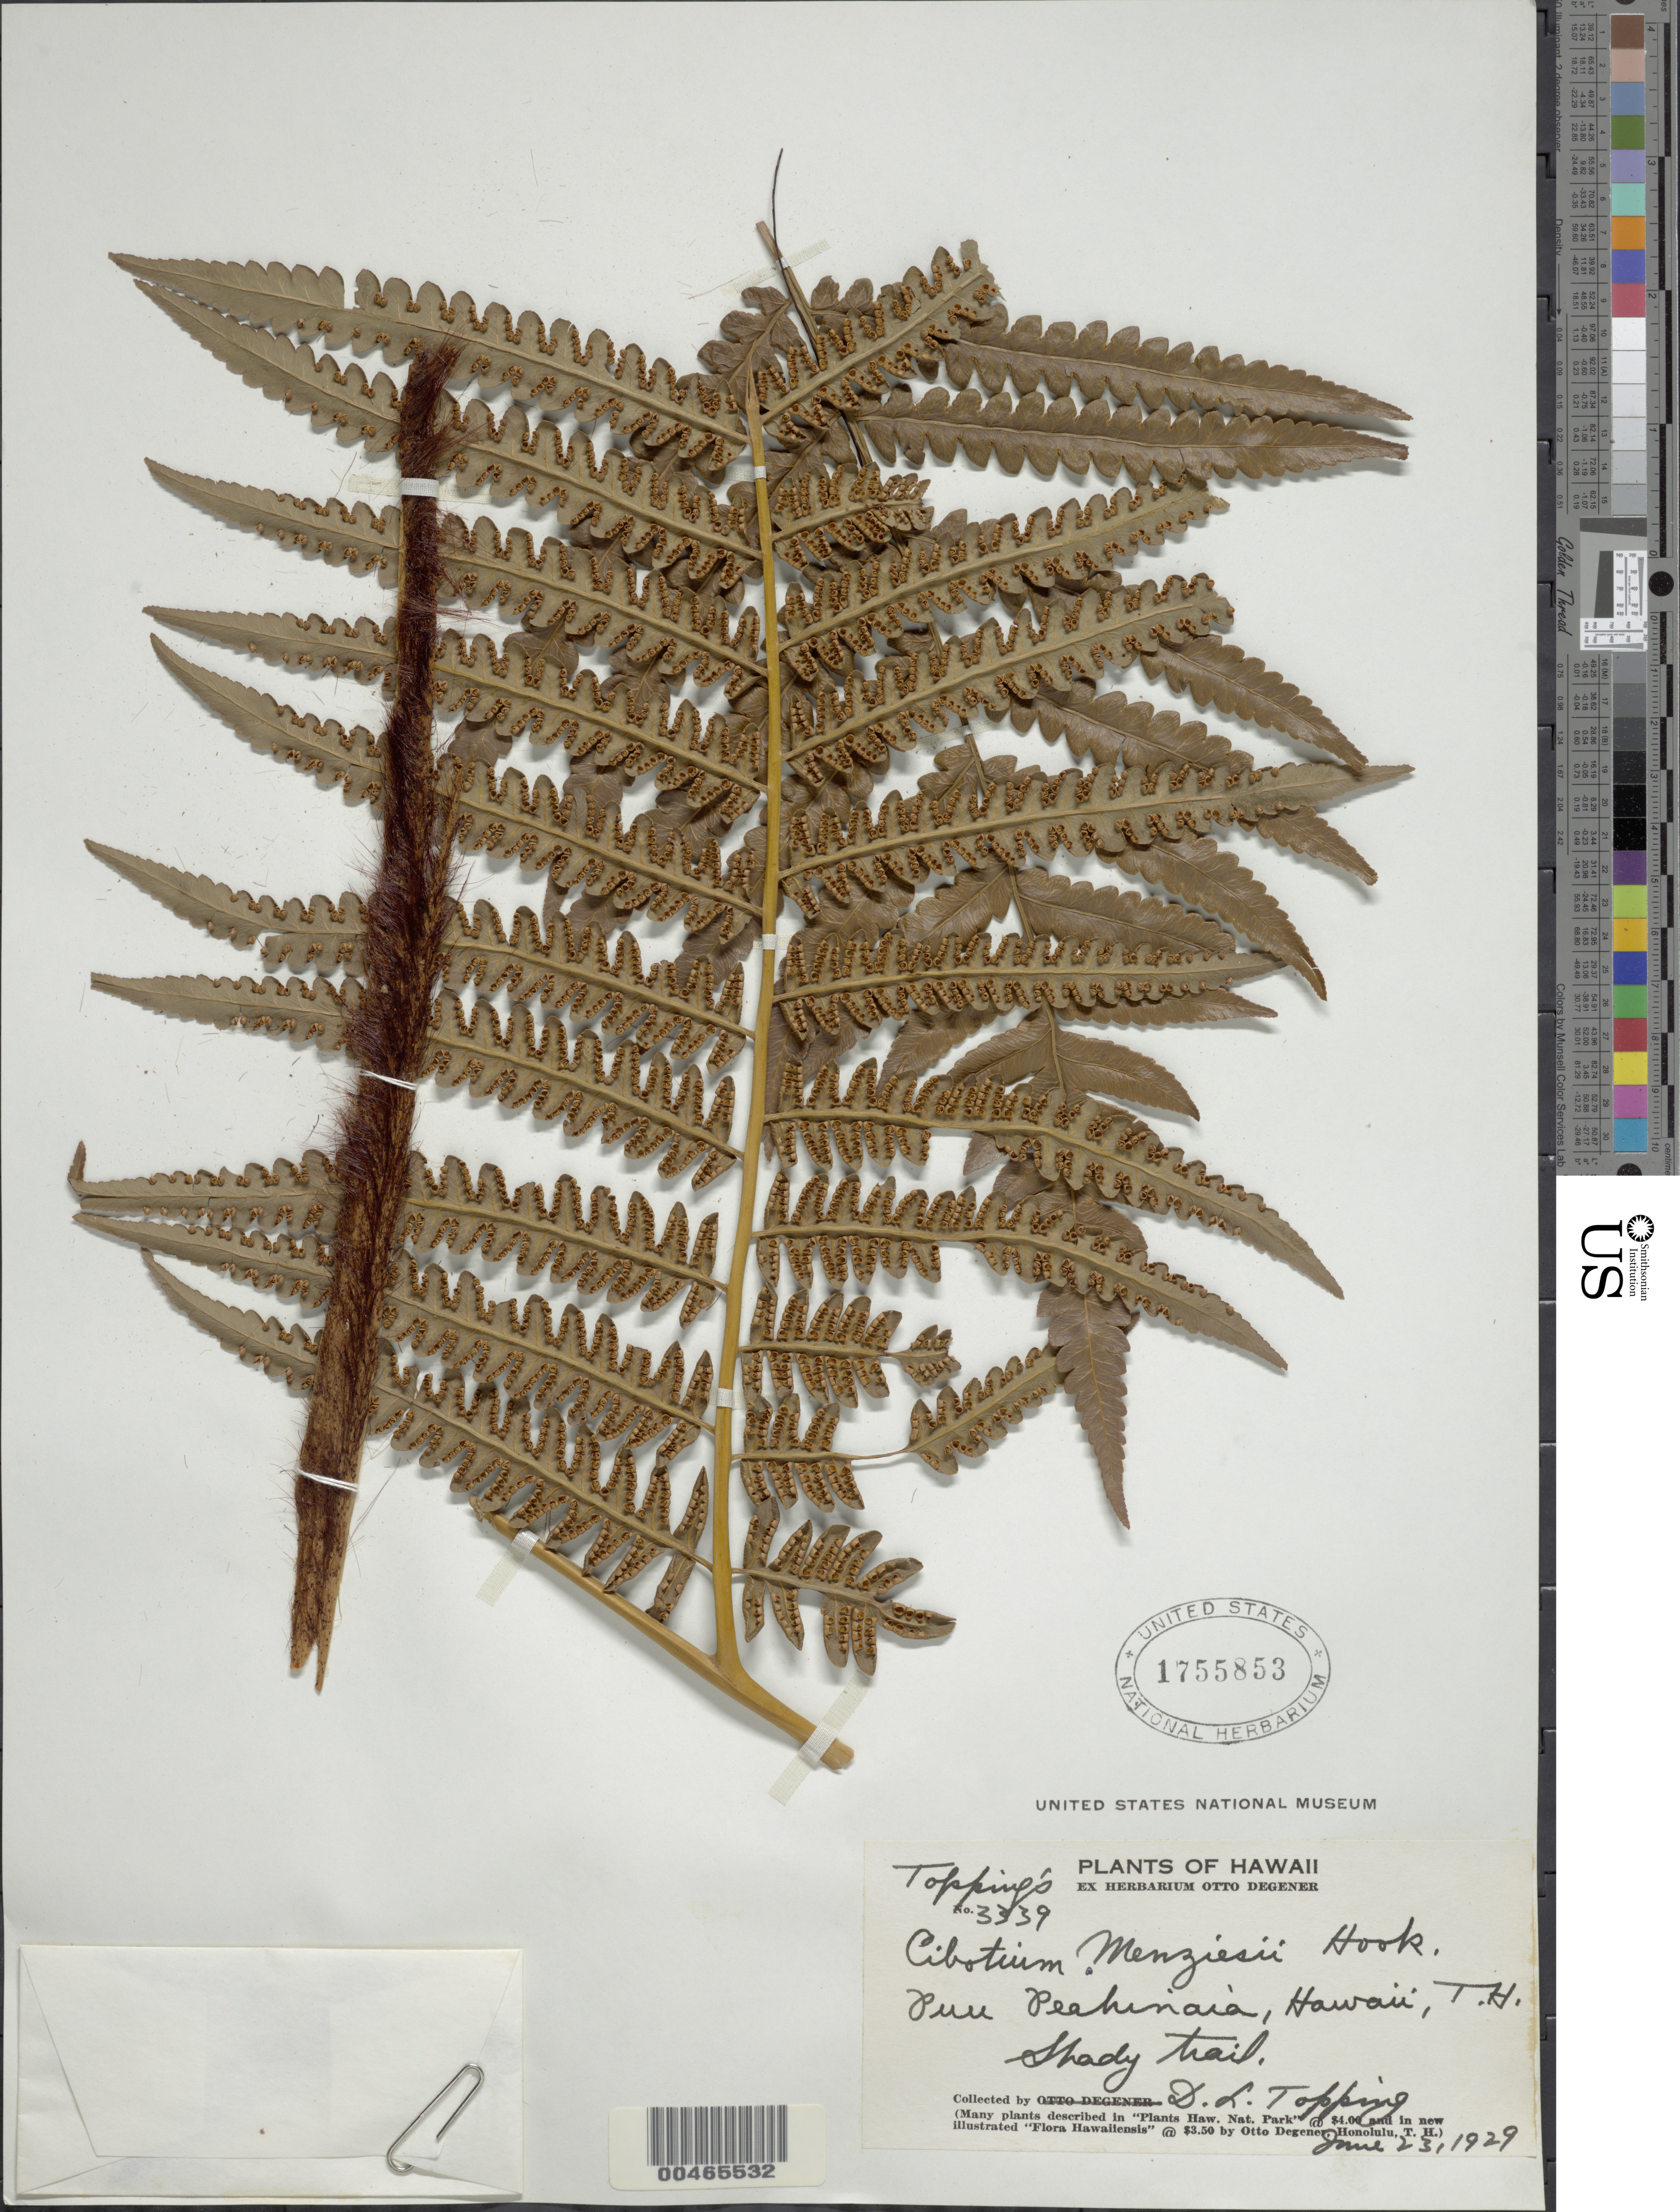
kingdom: Plantae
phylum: Tracheophyta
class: Polypodiopsida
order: Cyatheales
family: Cibotiaceae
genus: Cibotium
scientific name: Cibotium menziesii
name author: Hook.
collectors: D. L. Topping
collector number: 3339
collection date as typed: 23 Jun 1929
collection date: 1929-06-23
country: United States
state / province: Hawaii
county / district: Hawaii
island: Hawaii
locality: Puu Peahinaia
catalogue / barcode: US 1755853